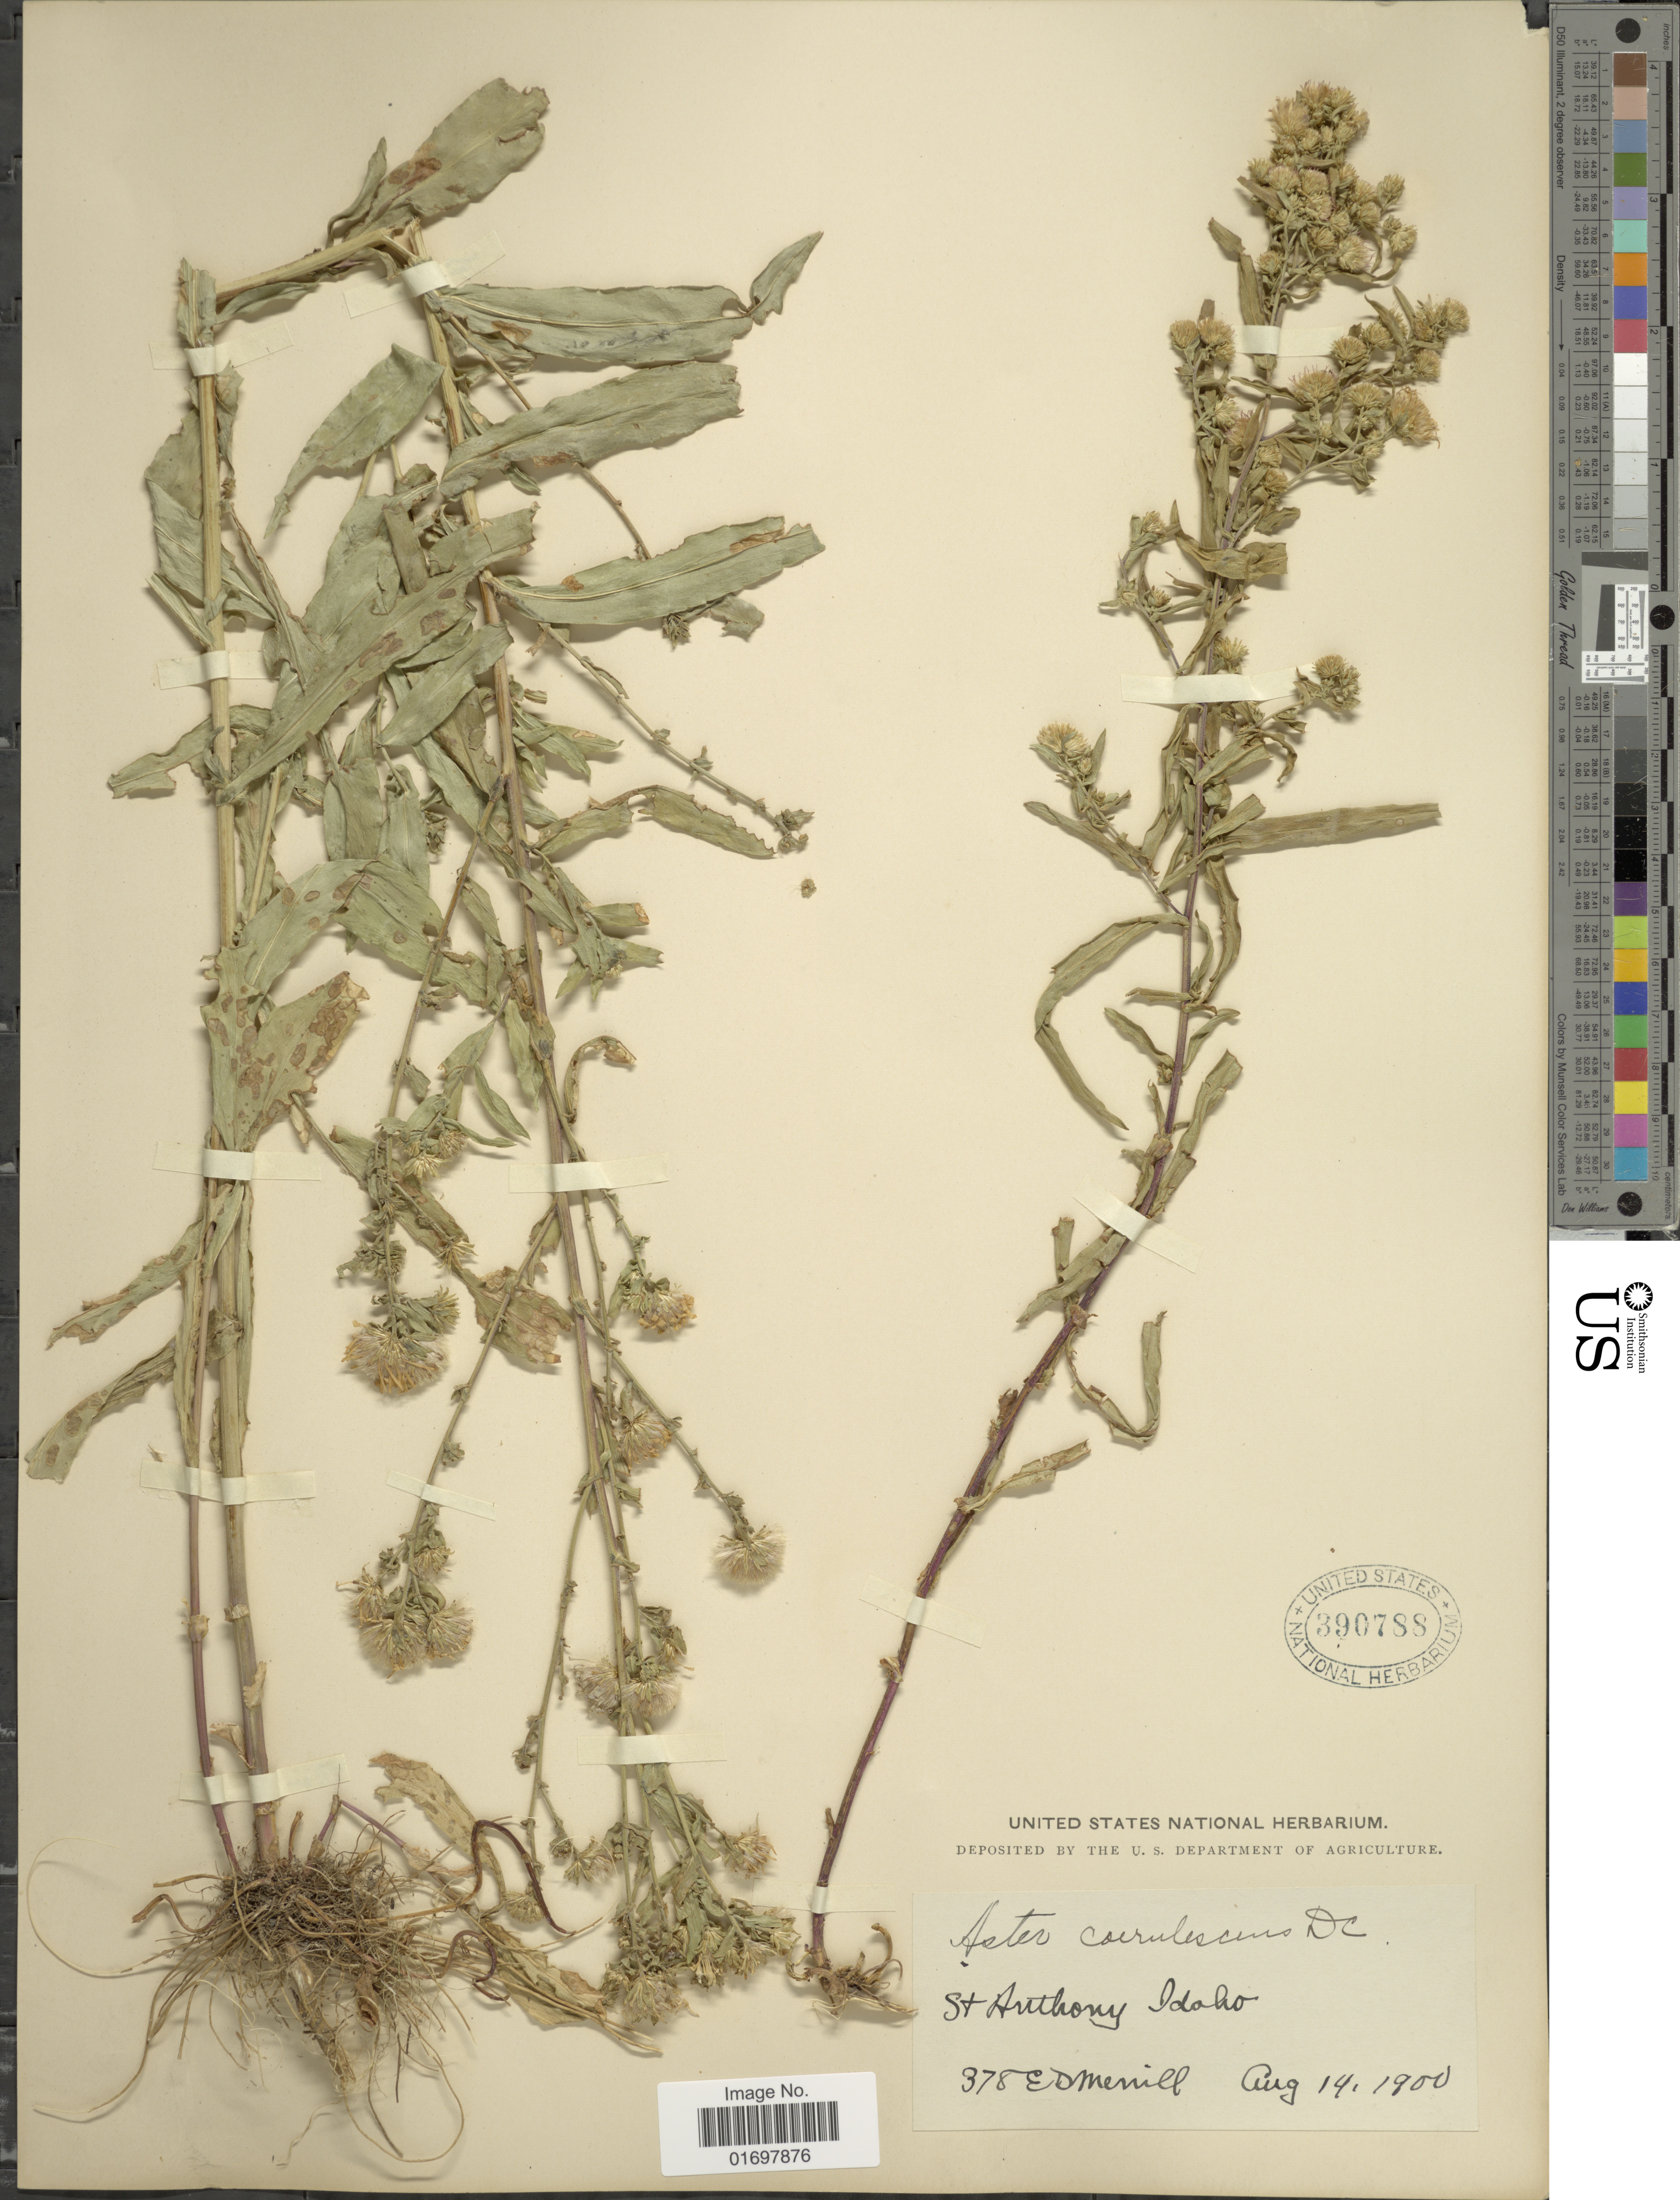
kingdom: Plantae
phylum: Tracheophyta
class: Magnoliopsida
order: Asterales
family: Asteraceae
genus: Symphyotrichum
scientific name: Symphyotrichum lanceolatum var. hesperium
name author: (A. Gray) G.L. Nesom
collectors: E. D. Merrill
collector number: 378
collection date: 1900-08-14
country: United States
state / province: Idaho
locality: St. Anthony.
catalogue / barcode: US 390788